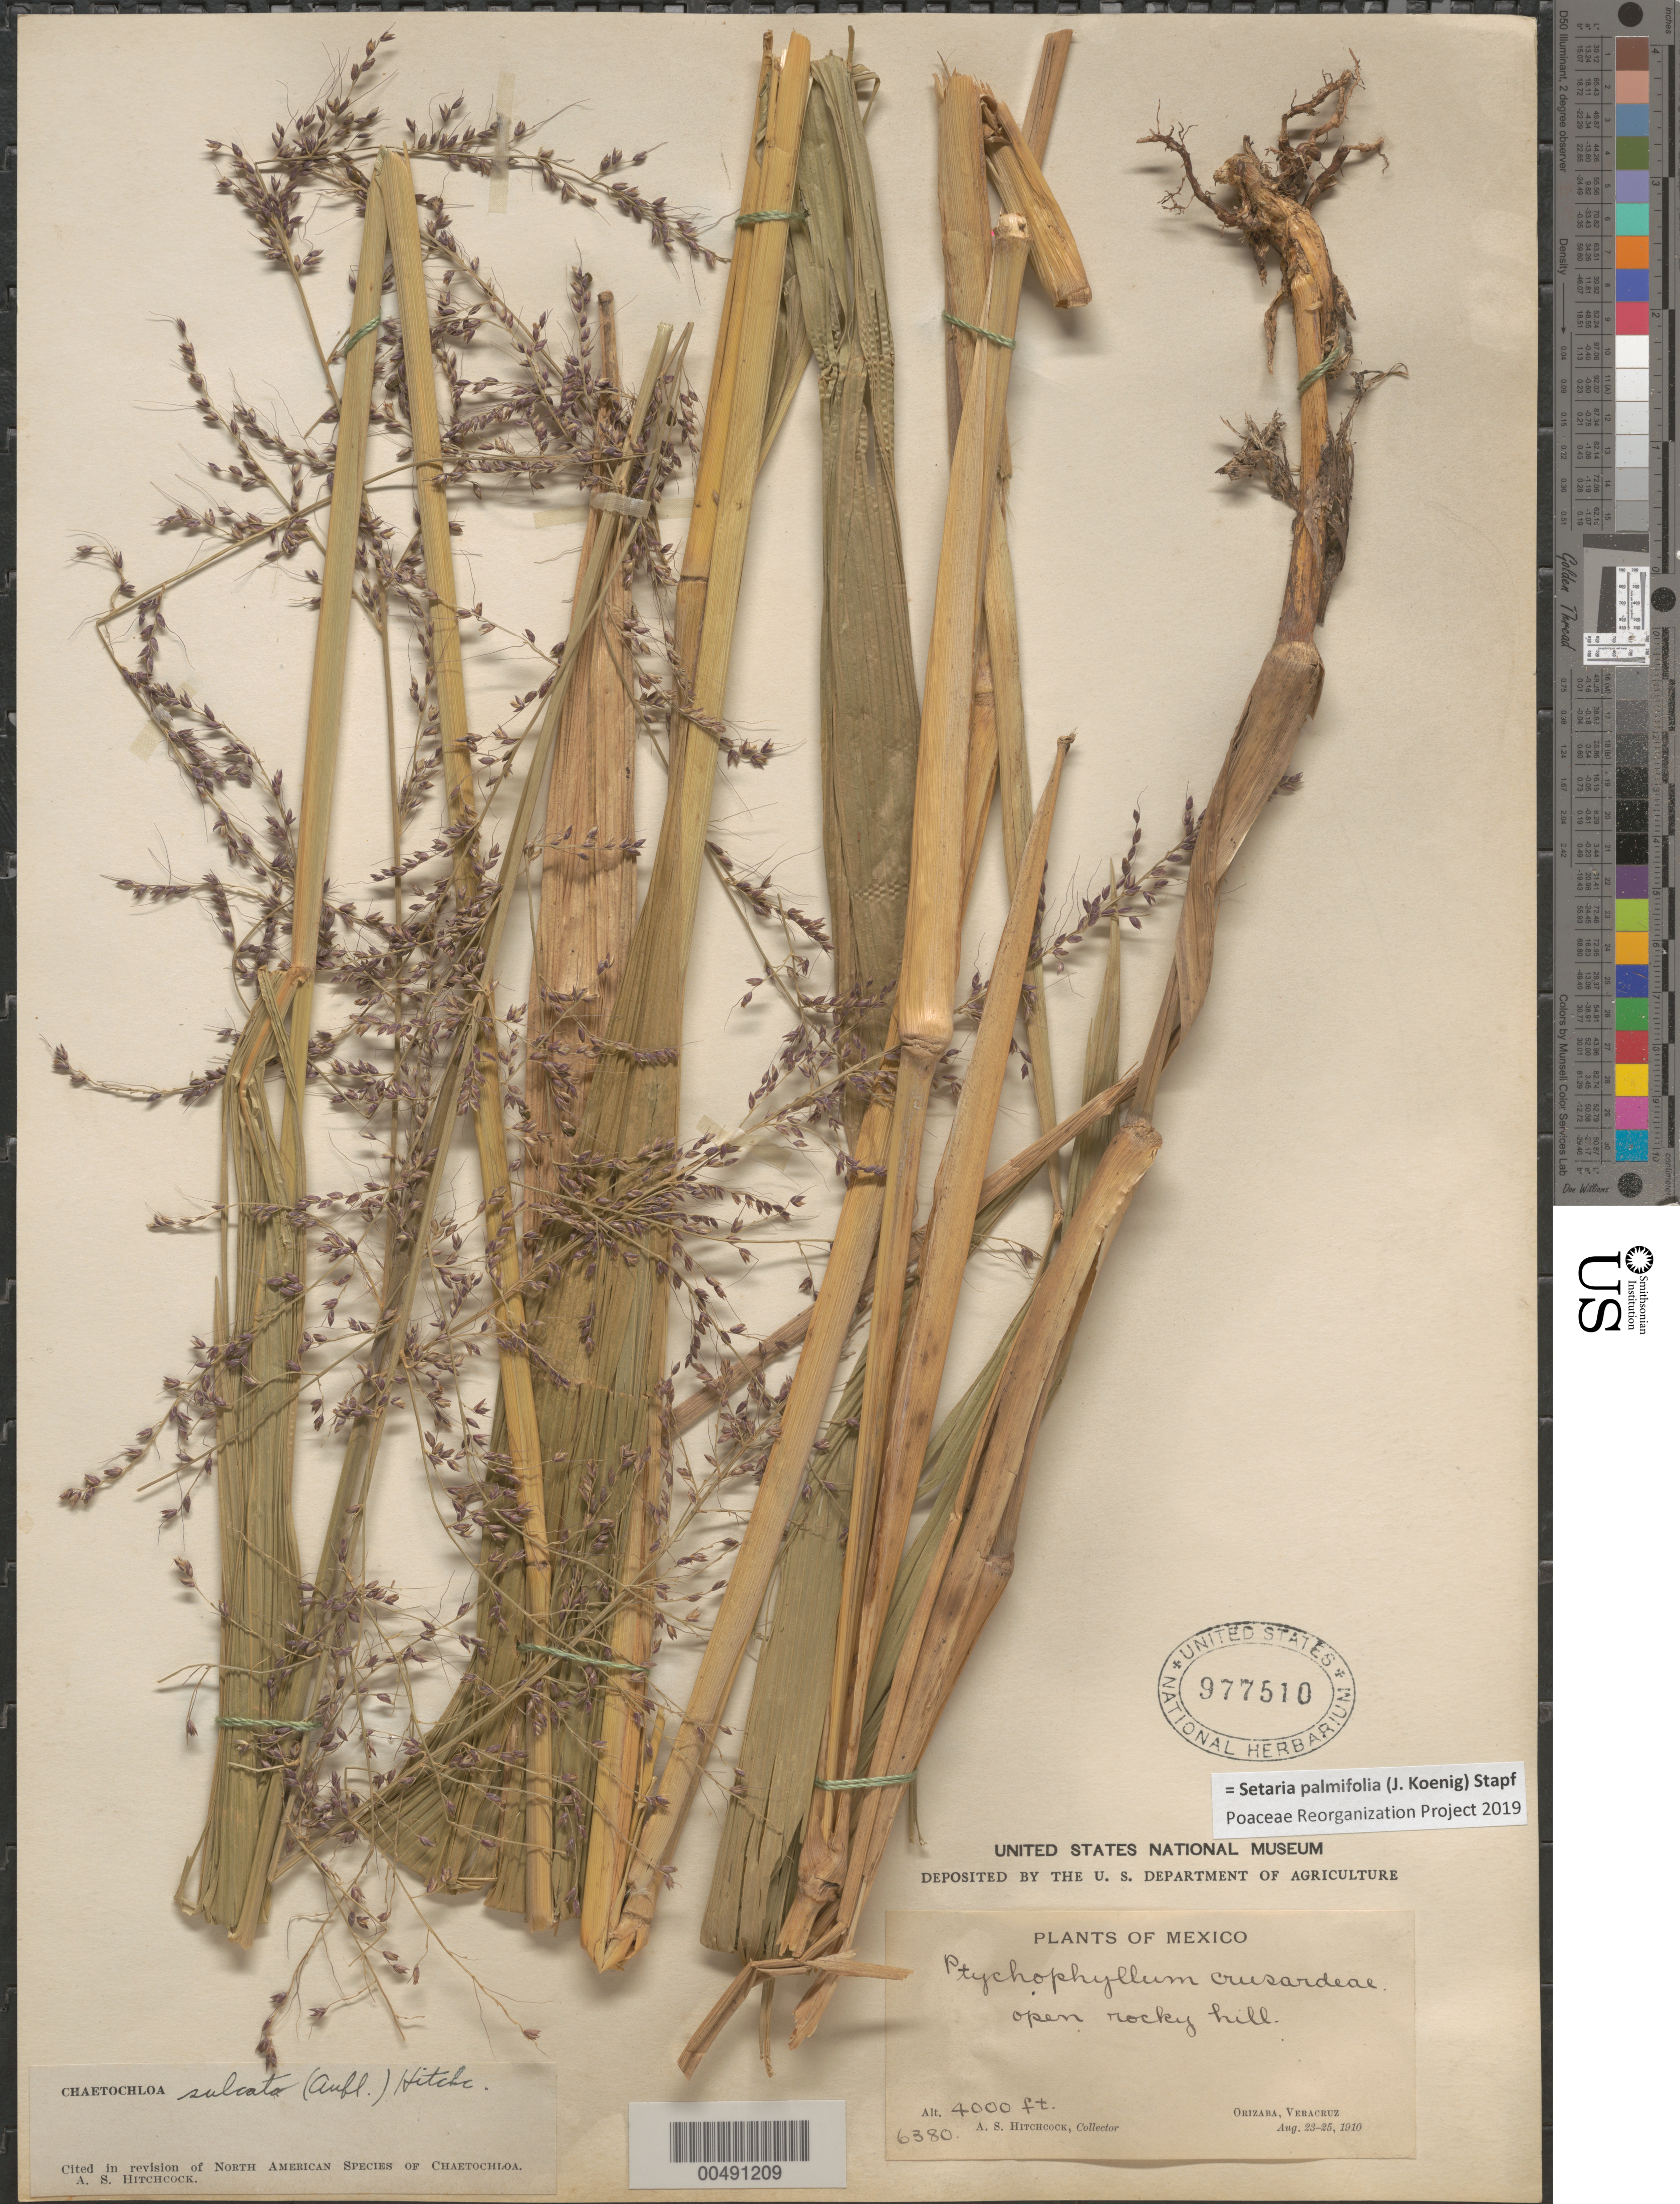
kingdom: Plantae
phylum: Tracheophyta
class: Liliopsida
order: Poales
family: Poaceae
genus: Setaria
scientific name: Setaria palmifolia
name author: (J. Koenig) Stapf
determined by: Poaceae Reorganization Project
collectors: A. S. Hitchcock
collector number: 6380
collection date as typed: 23 Aug 1910 to 25 Aug 1910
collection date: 1910-08-23/1910-08-25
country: Mexico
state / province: Veracruz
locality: Orizaba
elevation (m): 1219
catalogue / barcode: US 977510